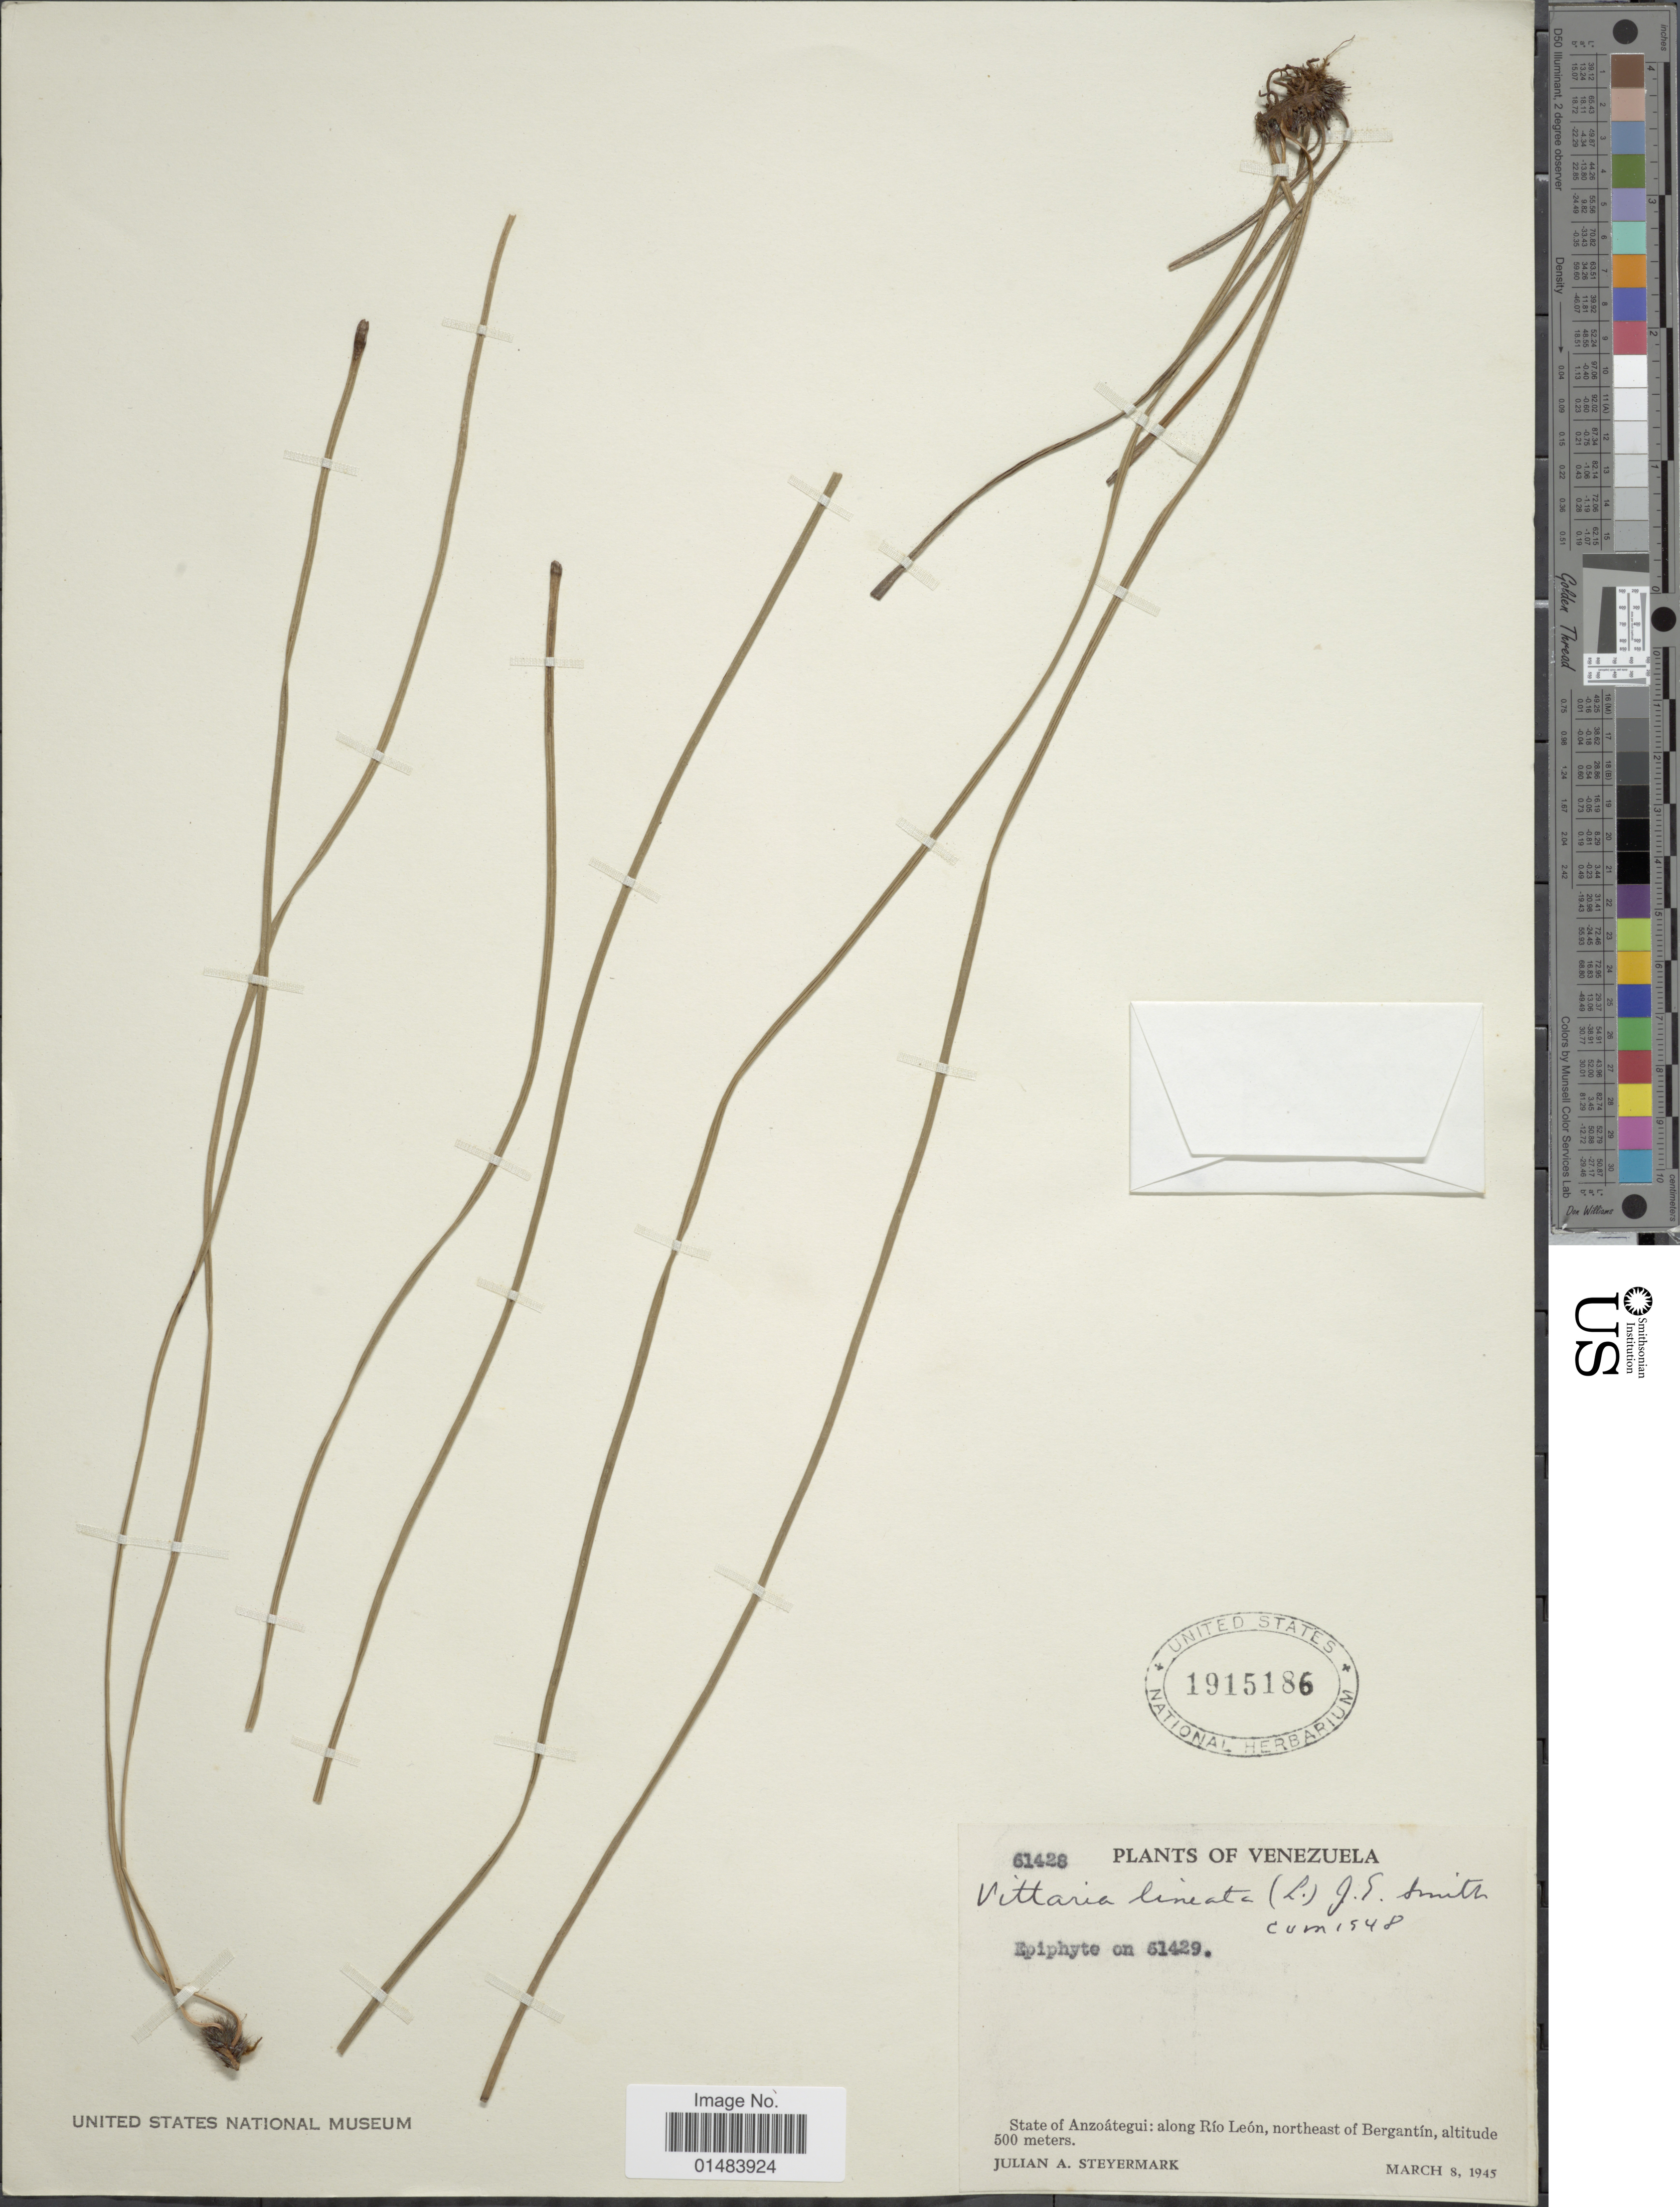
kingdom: Plantae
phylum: Tracheophyta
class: Polypodiopsida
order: Polypodiales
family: Pteridaceae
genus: Vittaria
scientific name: Vittaria lineata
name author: (L.) Sm.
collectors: J. Steyermark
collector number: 61428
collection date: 1945-03-08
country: Venezuela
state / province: Anzoategui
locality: Along the Río León, northeast of Bergantín.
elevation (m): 500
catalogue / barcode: US 1915186